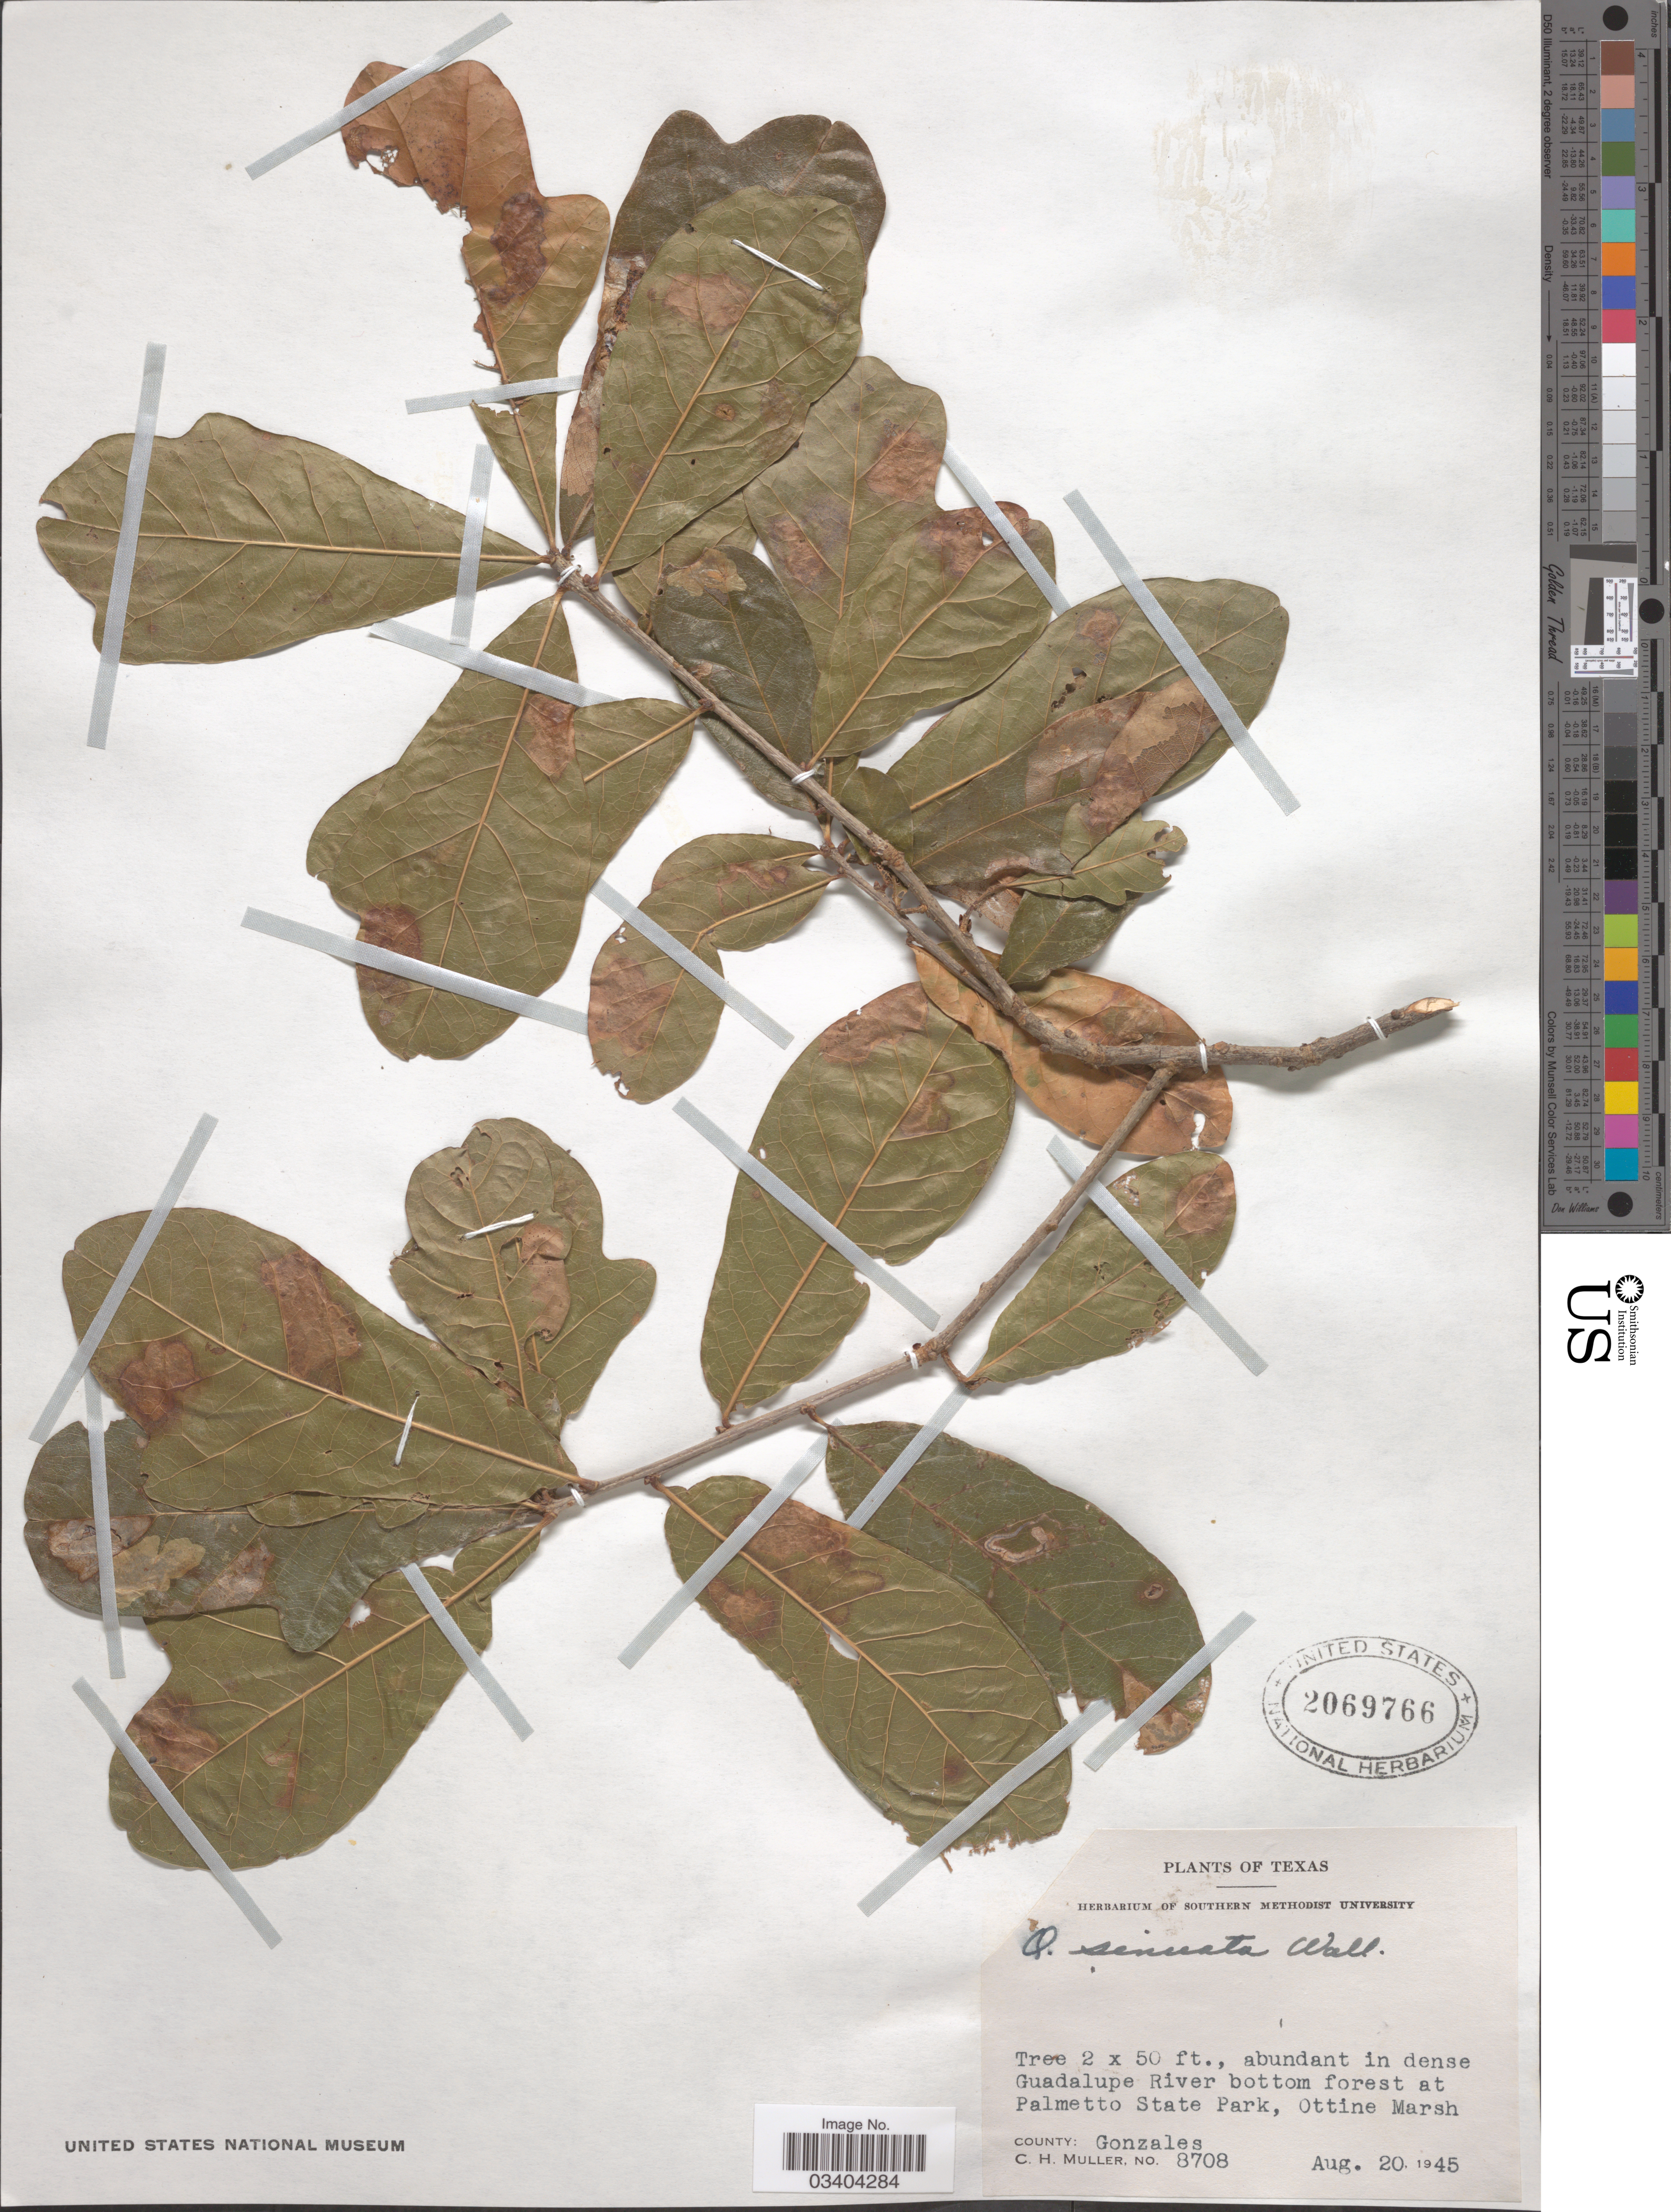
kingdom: Plantae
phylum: Tracheophyta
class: Magnoliopsida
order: Fagales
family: Fagaceae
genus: Quercus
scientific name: Quercus durandii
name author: Buckley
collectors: C. H. Mueller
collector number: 8708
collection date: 1945-08-20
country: United States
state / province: Texas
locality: Abundant in dense Guadalupe River bottom forest at Palmetto State Park, Ottine Marsh. County: Gonzales.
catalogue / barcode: US 2069766